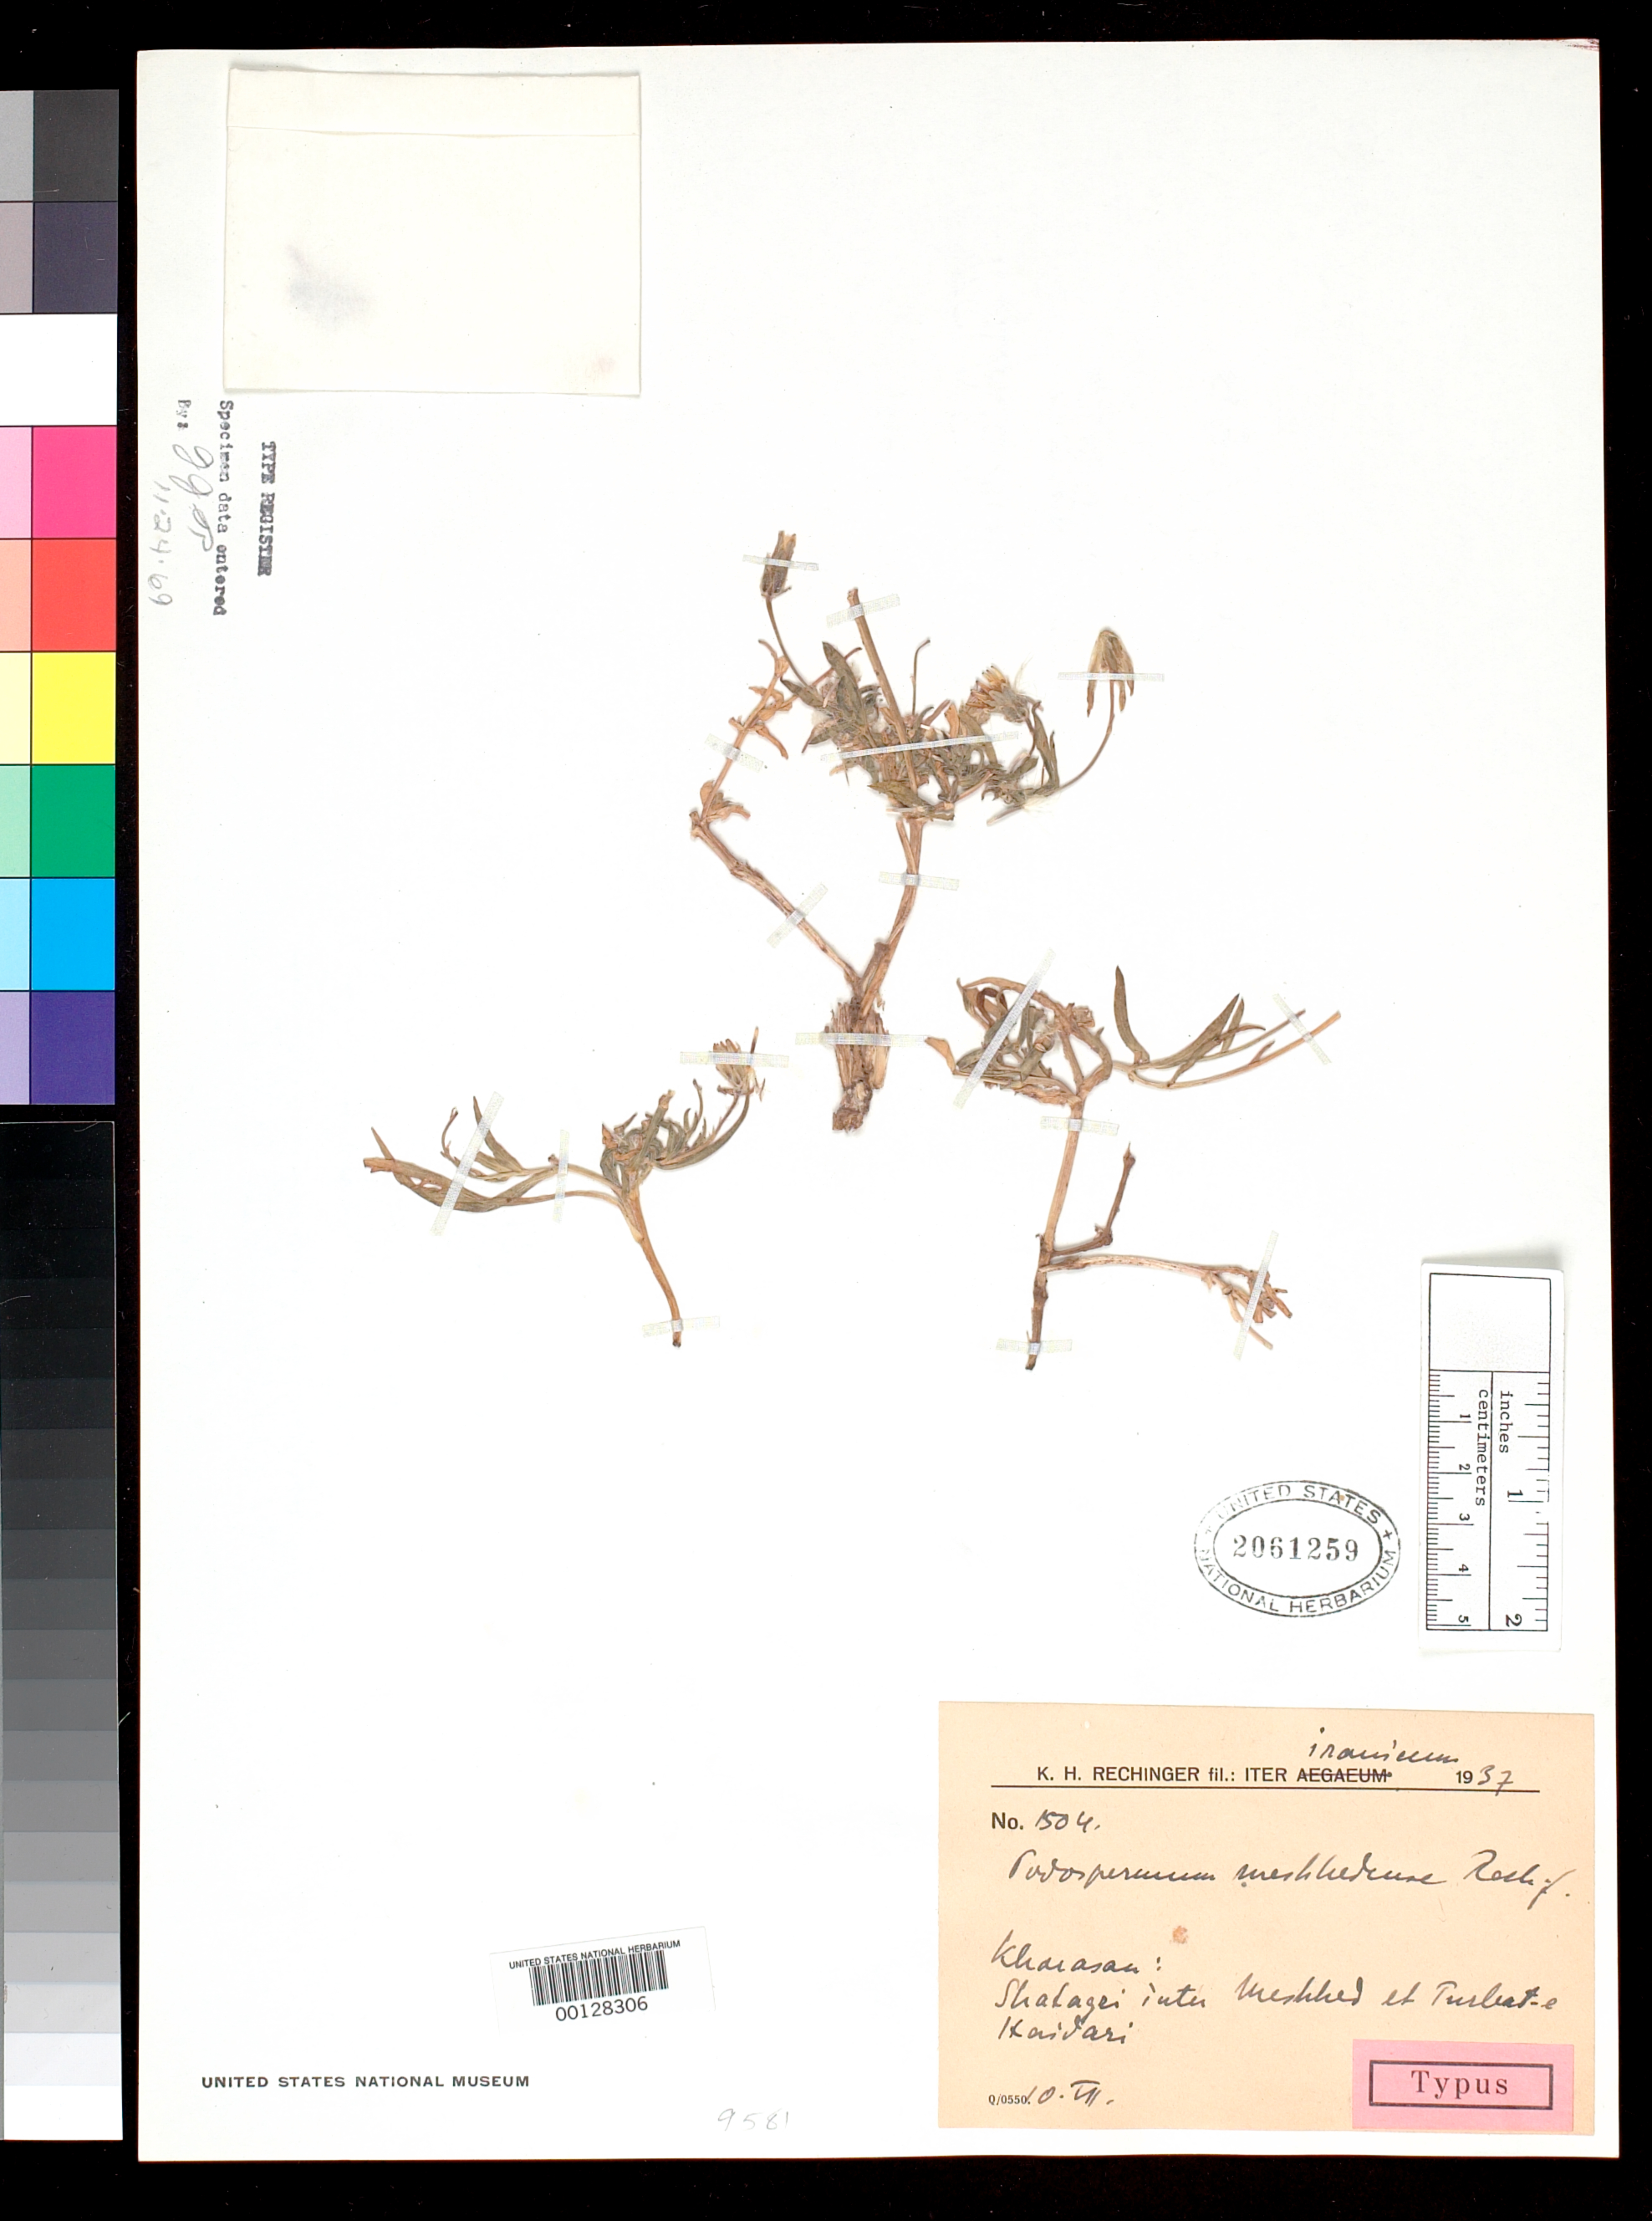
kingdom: Plantae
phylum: Tracheophyta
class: Magnoliopsida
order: Asterales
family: Asteraceae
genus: Podospermum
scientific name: Podospermum meshhedense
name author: Rech. f.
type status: Isotype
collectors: K. H. Rechinger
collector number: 1504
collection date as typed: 10 Jun 1937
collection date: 1937-06-10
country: Iran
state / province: Khorasan [obsolete]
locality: Between Meshhed and Turbat-e Haidari.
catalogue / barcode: US 2061259